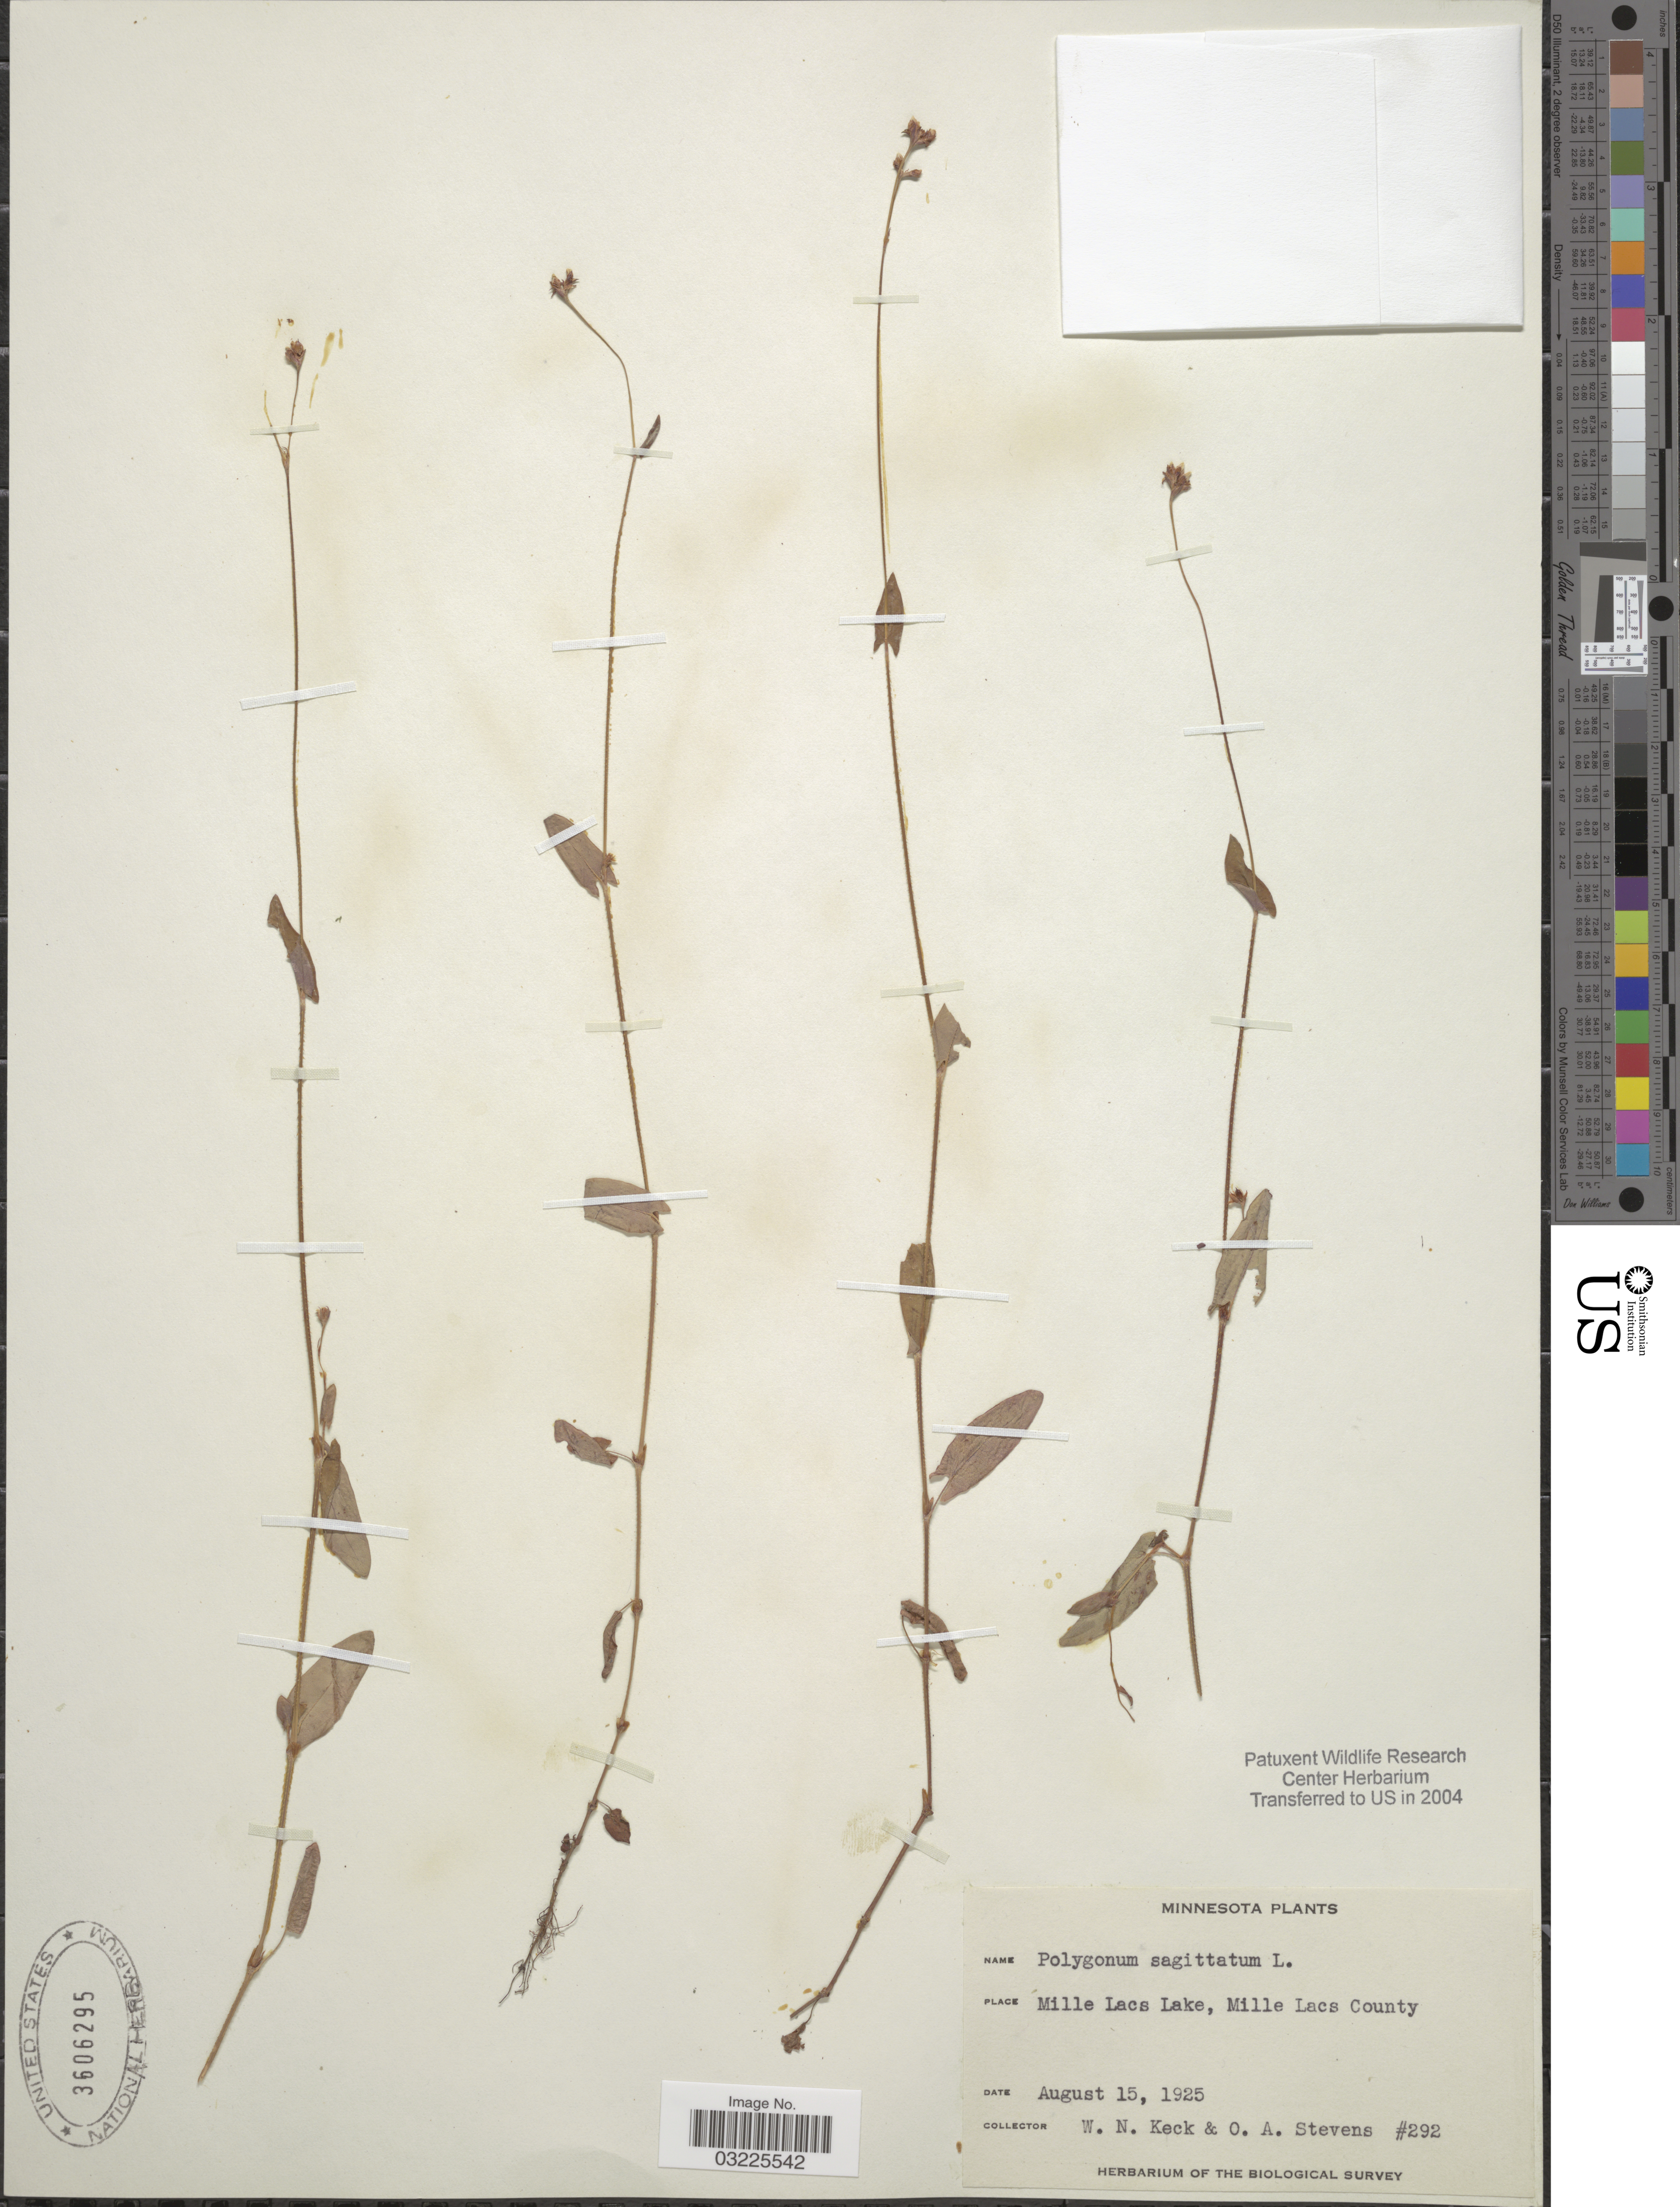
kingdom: Plantae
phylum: Tracheophyta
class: Magnoliopsida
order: Caryophyllales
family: Polygonaceae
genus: Persicaria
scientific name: Persicaria sagittata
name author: (L.) H. Gross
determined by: Atha, D. E.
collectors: W. Keck & O. A. Stevens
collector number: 292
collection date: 1925-08-15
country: United States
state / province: Minnesota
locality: Mille Lacs Lake, Mille Lacs County.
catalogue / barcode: US 3606295